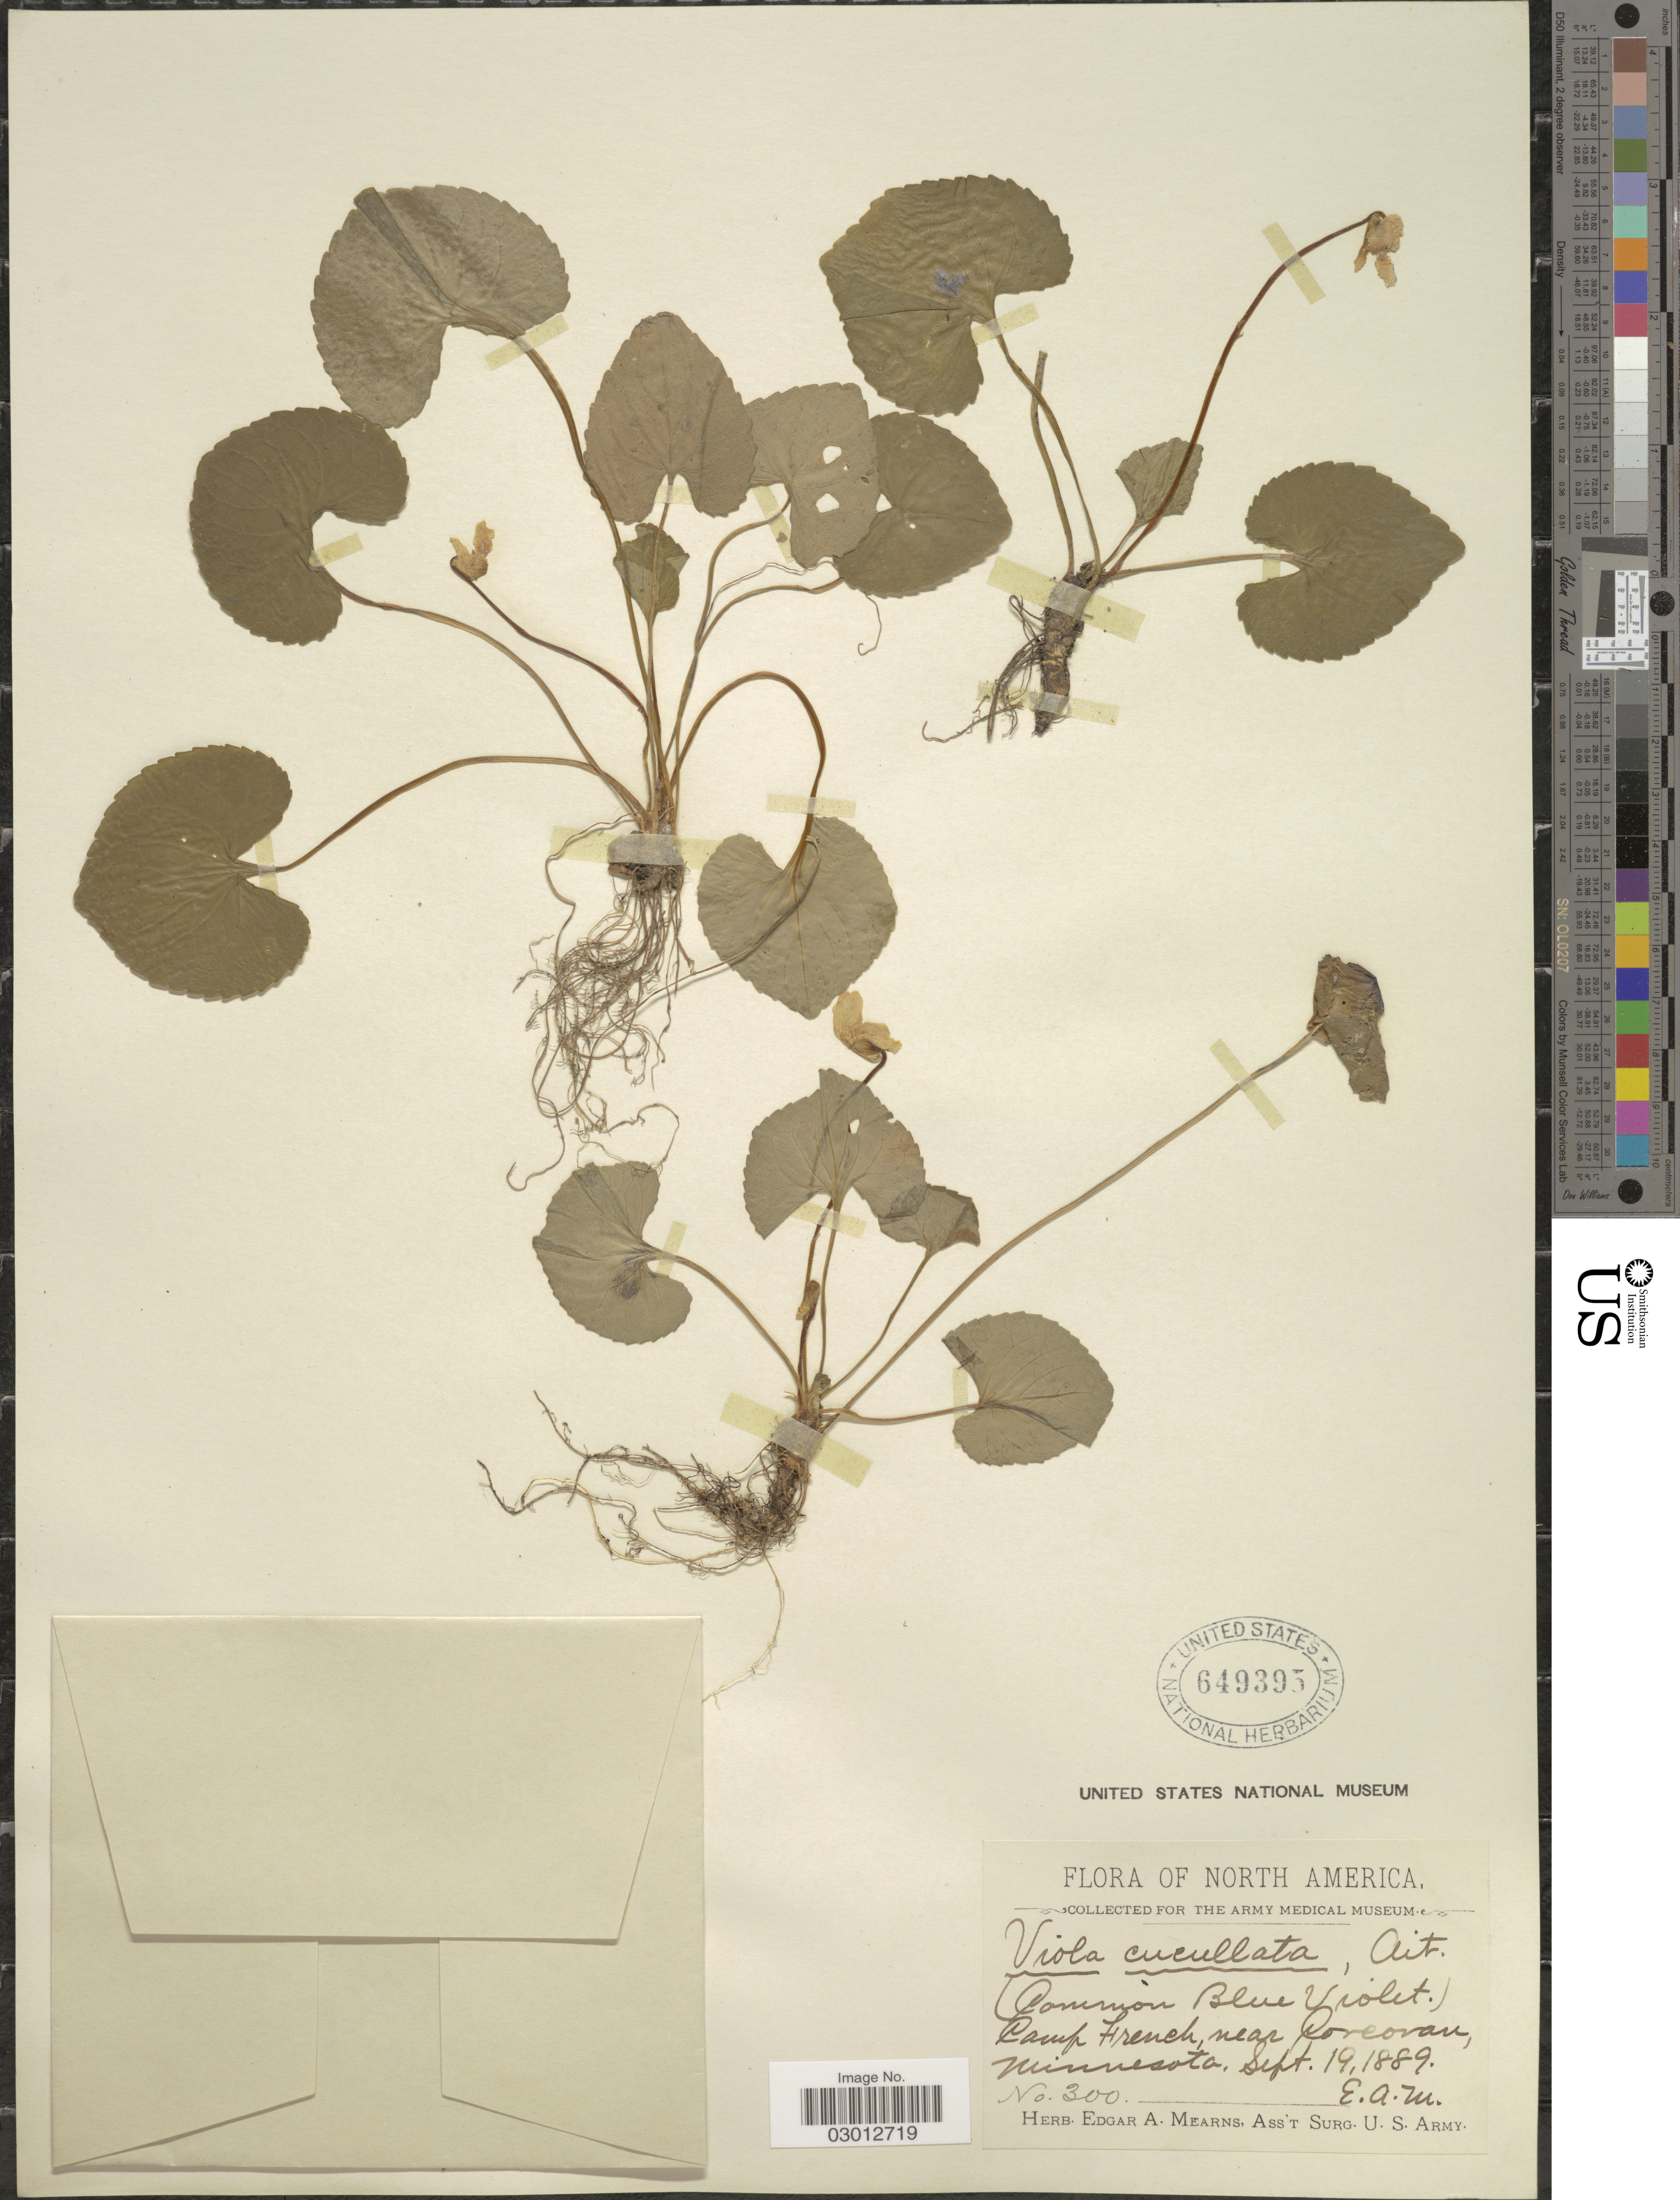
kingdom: Plantae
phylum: Tracheophyta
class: Magnoliopsida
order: Malpighiales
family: Violaceae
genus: Viola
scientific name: Viola papilionacea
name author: Pursh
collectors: E. A. Mearns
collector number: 300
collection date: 1889-09-19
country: United States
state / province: Minnesota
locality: Camp French, near Corcoran.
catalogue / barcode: US 649395